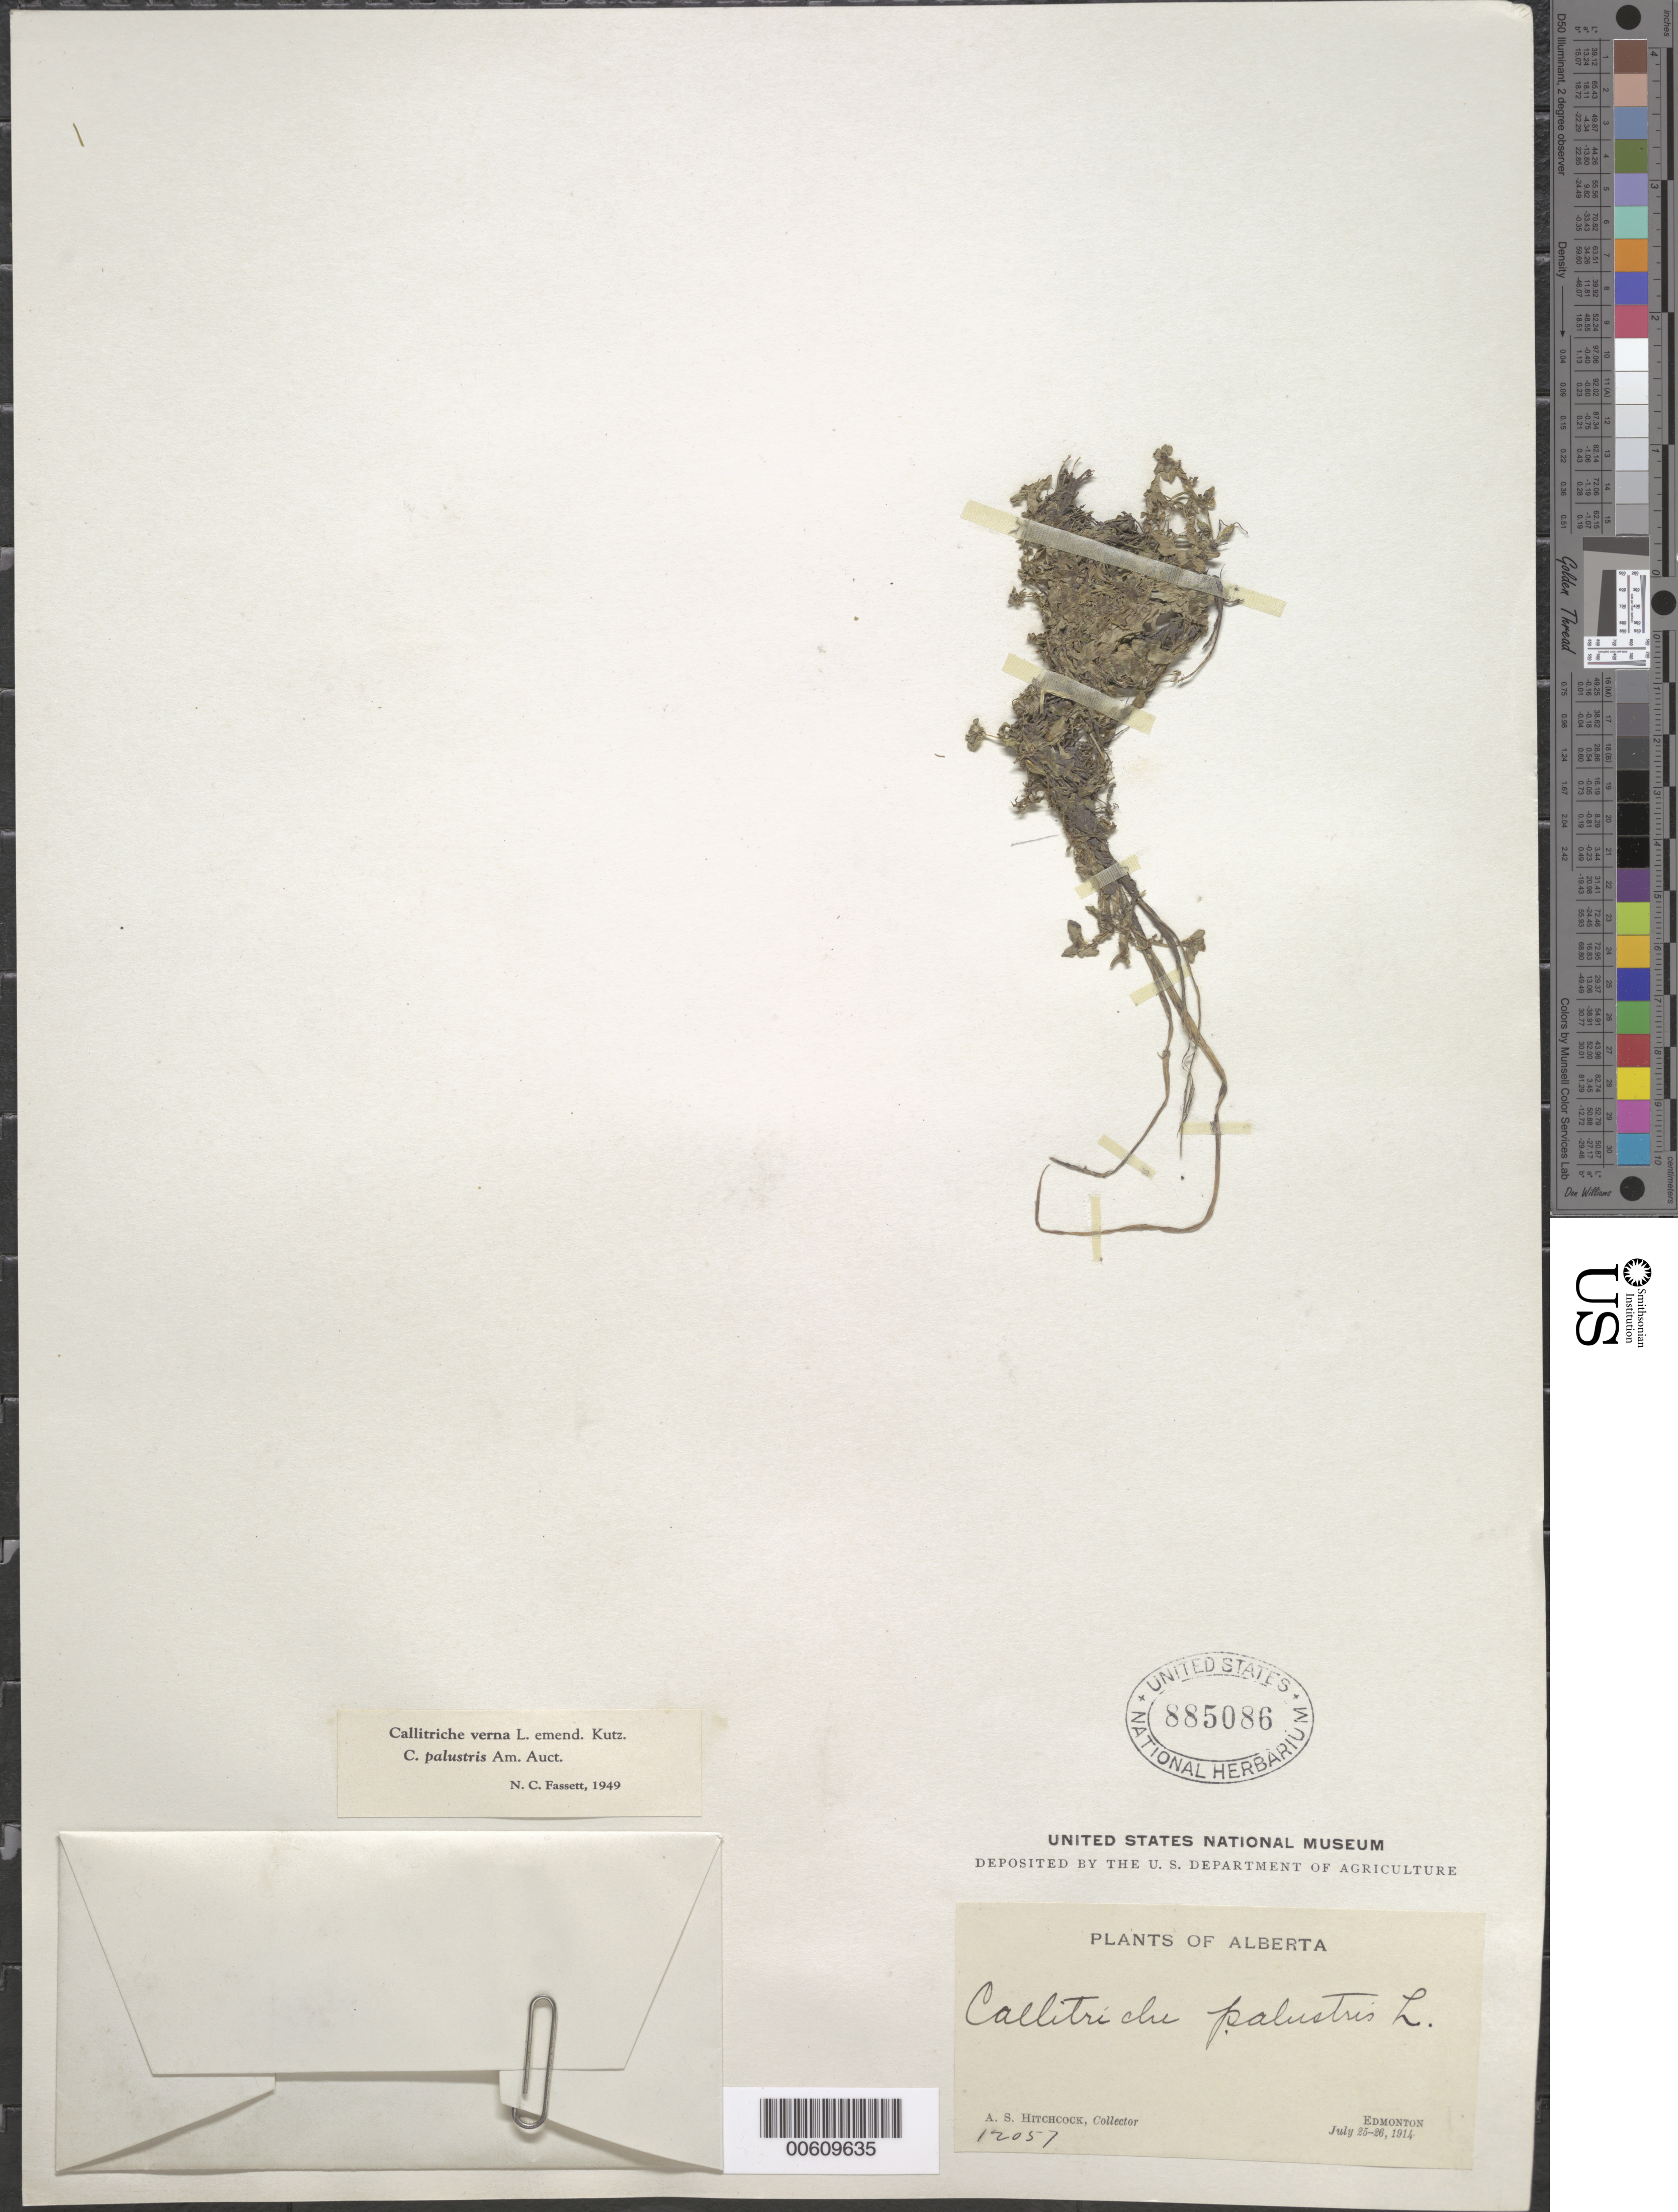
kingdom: Plantae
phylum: Tracheophyta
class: Magnoliopsida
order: Lamiales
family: Plantaginaceae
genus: Callitriche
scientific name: Callitriche verna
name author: L.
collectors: A. S. Hitchcock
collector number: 12057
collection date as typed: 25 Jul 1914 to 15 Jul 1914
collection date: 1914-07-15/1914-07-25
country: Canada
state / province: Yukon Territory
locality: Canol Rd., Rose-Lapie R. Pass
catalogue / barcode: US 885086